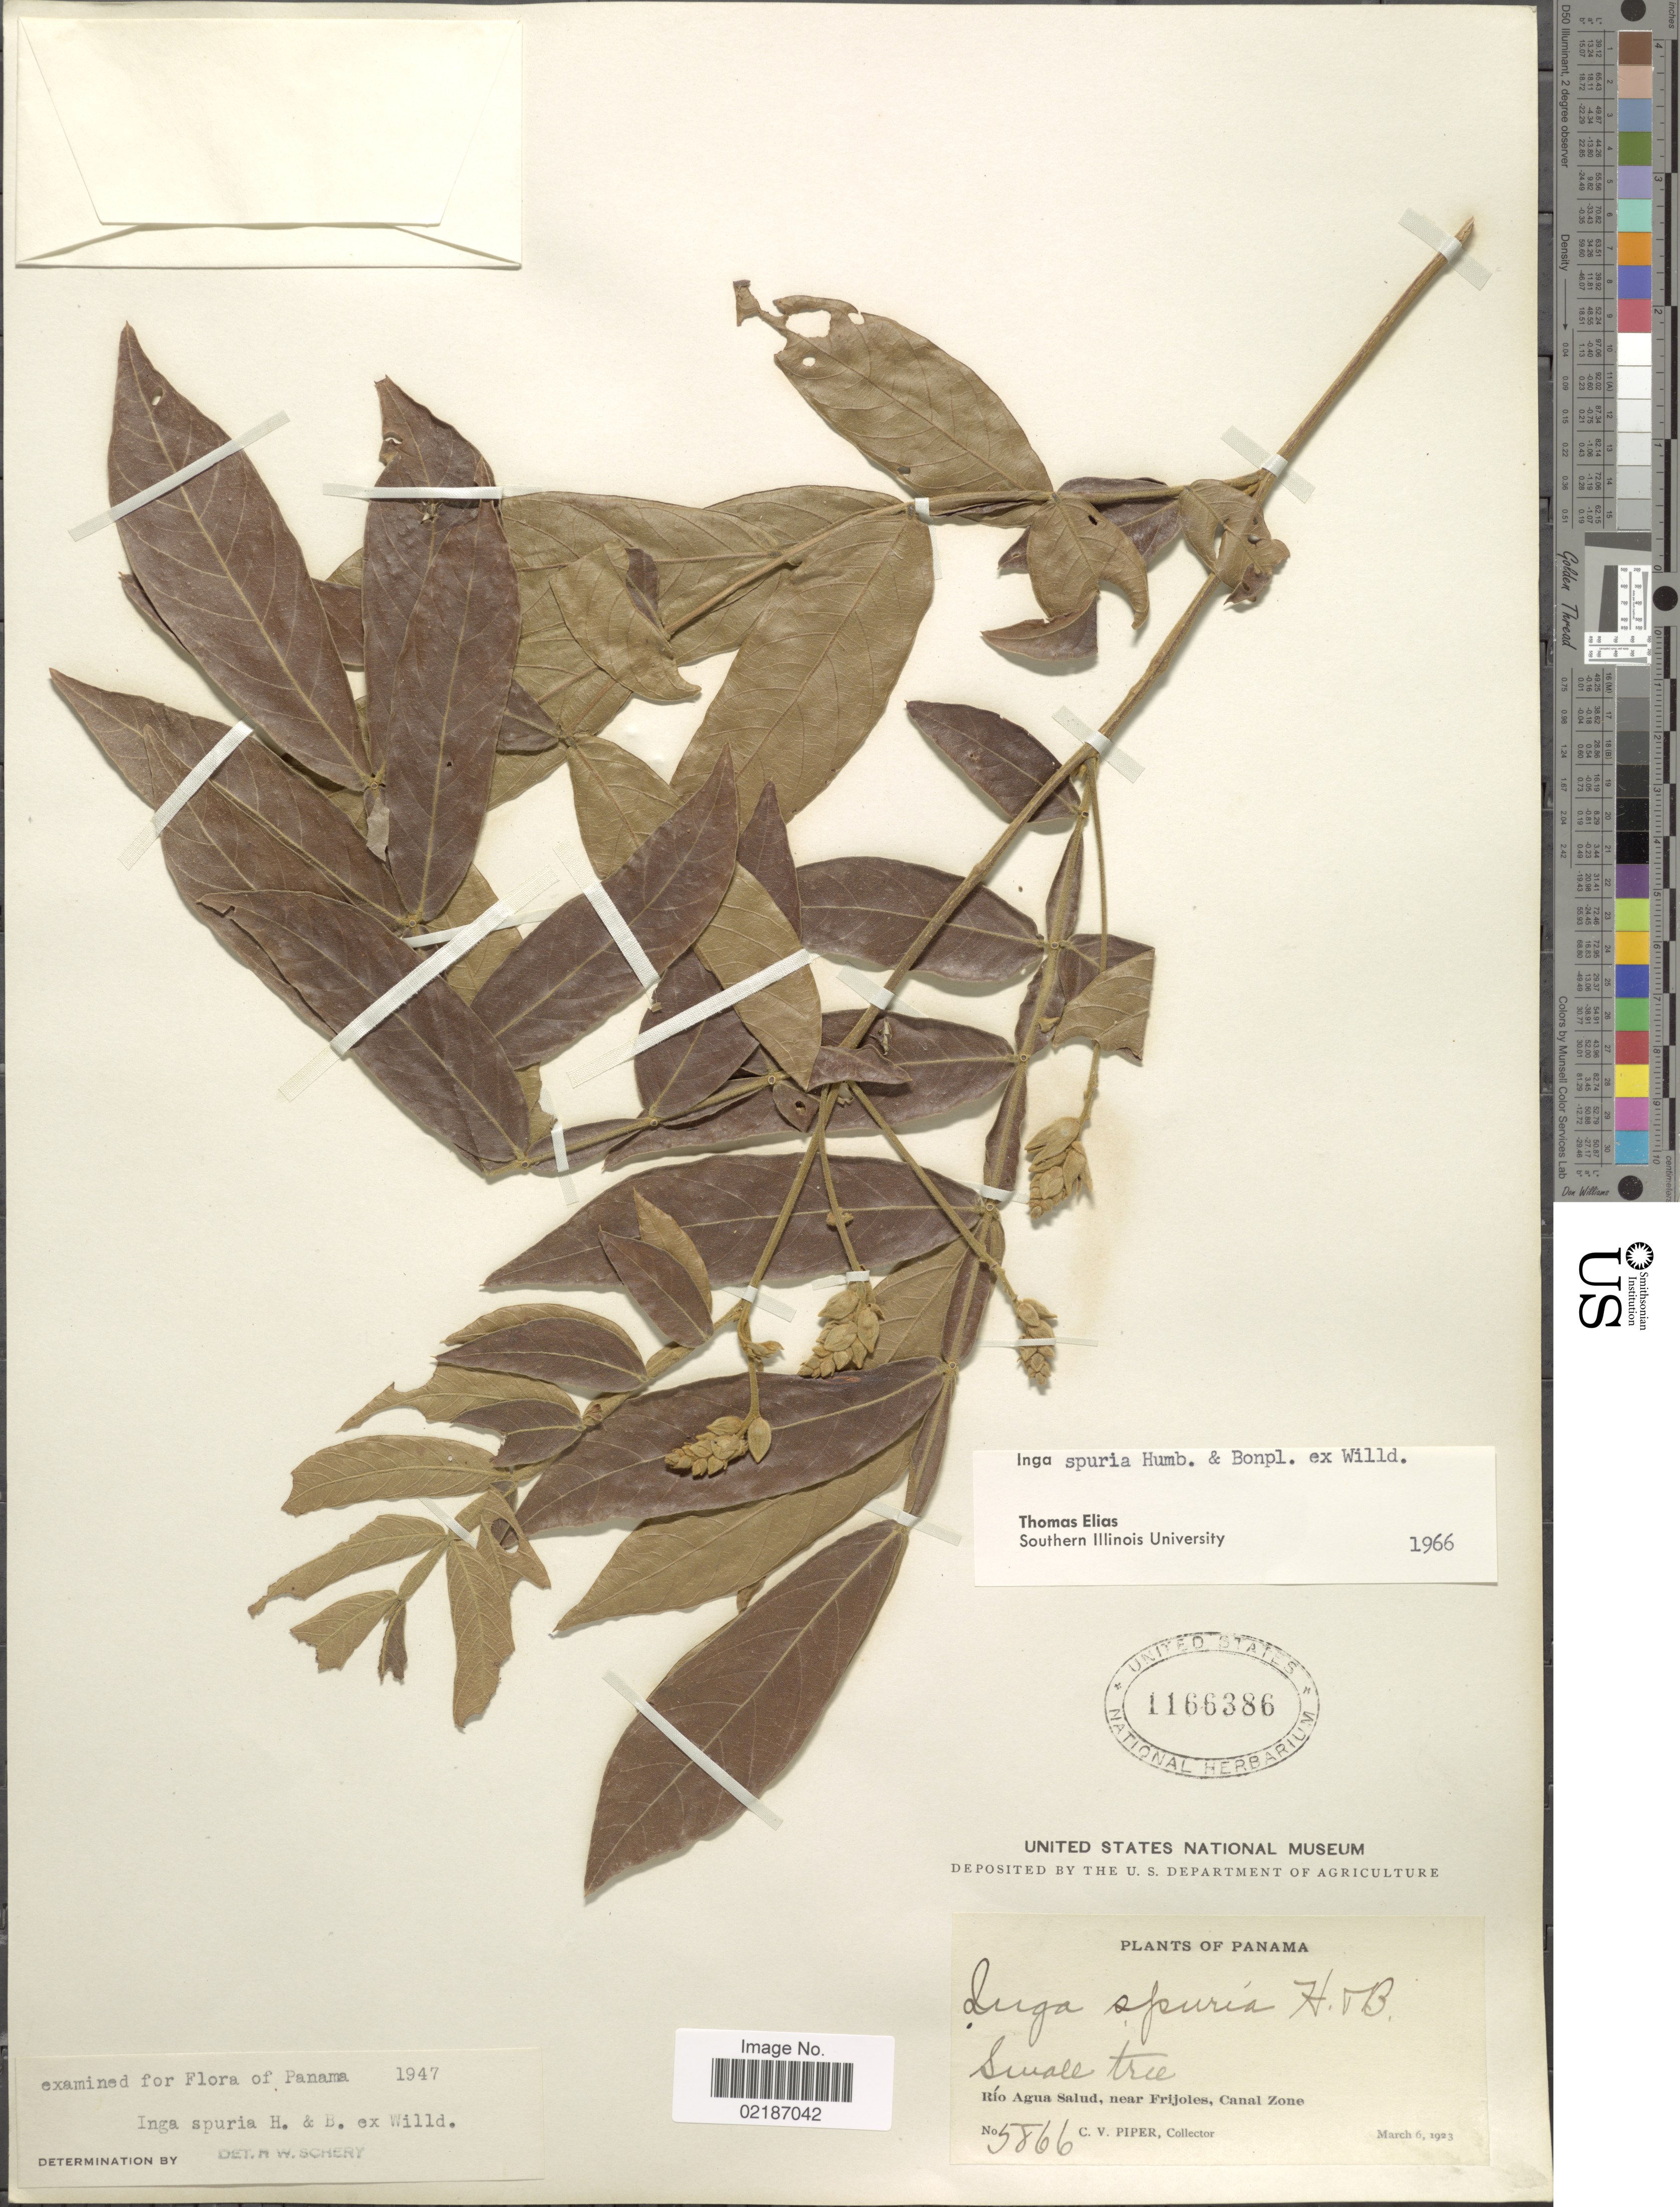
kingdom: Plantae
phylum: Tracheophyta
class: Magnoliopsida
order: Fabales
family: Fabaceae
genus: Inga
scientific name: Inga vera subsp. vera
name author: Willd.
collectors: C. V. Piper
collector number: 5866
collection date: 1923-03-06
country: Panama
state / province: Colón / Panamá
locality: Small tree, Río Agua Salud, near Frijoles, Canal Zone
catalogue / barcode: US 1166386